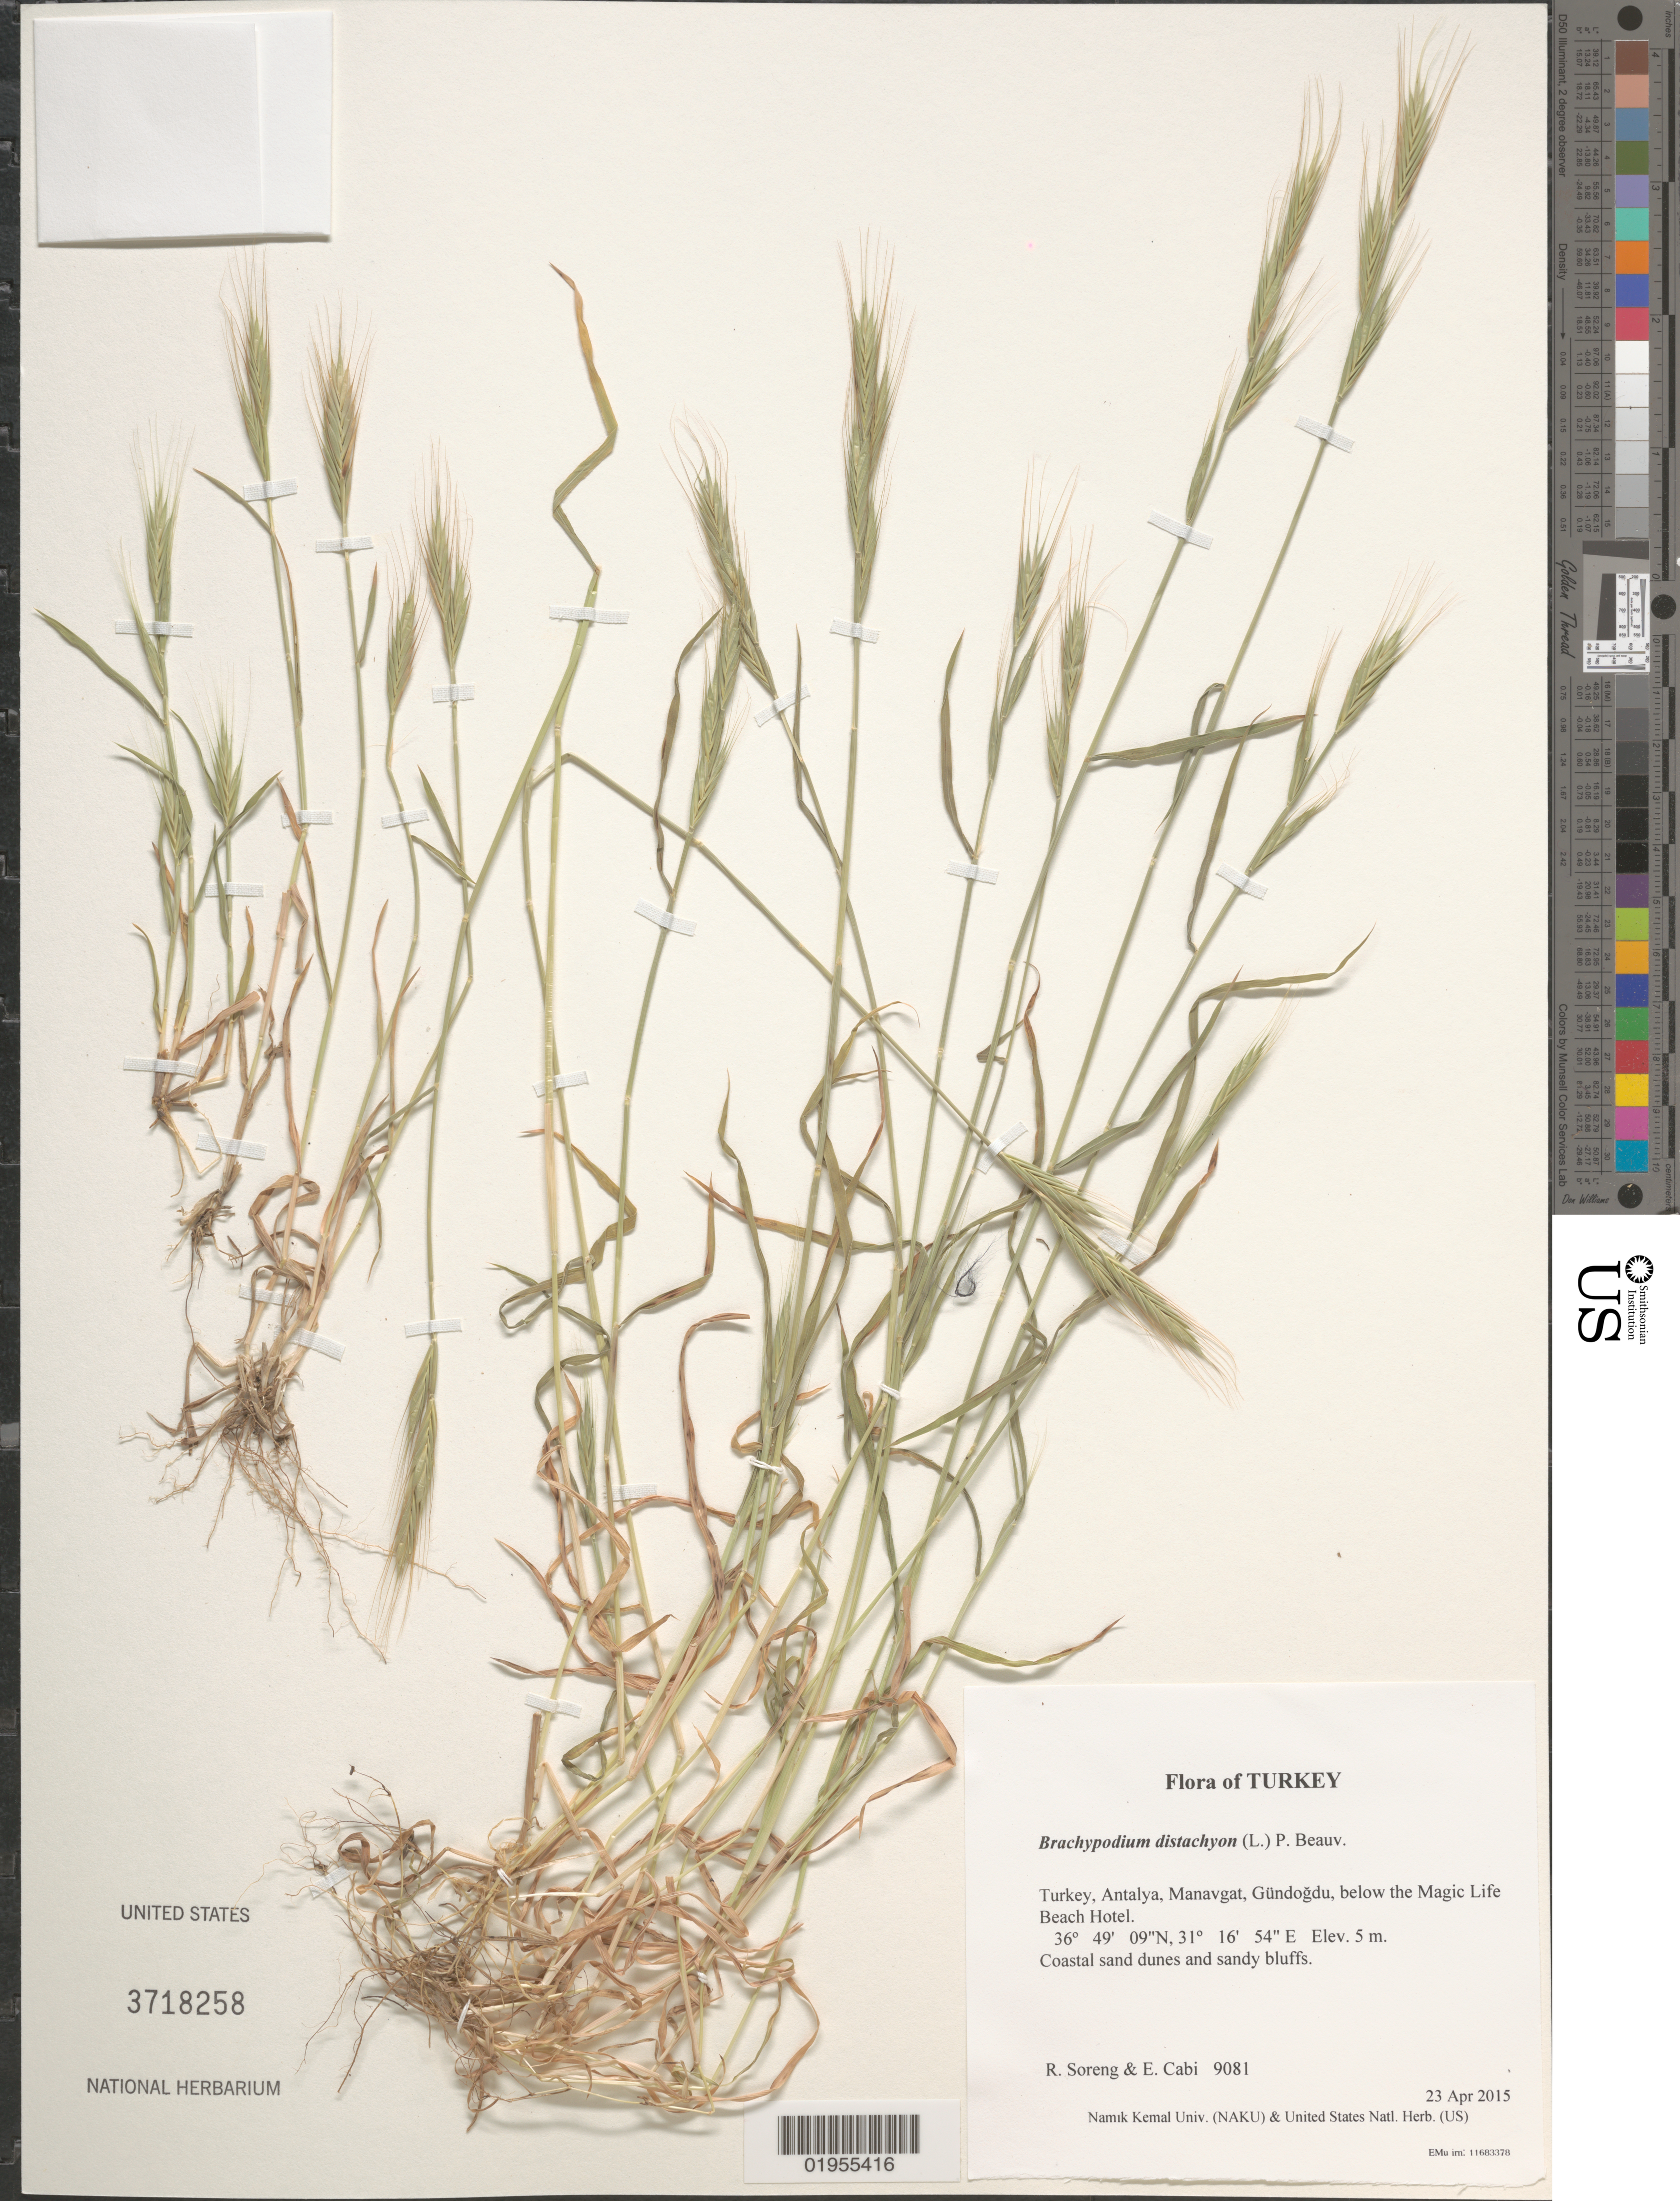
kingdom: Plantae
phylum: Tracheophyta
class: Liliopsida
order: Poales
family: Poaceae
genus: Brachypodium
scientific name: Brachypodium distachyon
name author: (L.) P. Beauv.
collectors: R. J. Soreng & E. Cabi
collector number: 9081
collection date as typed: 2015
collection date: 2015-04-23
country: Turkey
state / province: Antalya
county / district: Manavgat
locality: Gundogdu, below the Majic Life Beach Hotel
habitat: Coastal sand dunes and sandy bluffs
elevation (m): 5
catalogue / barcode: US 3718258